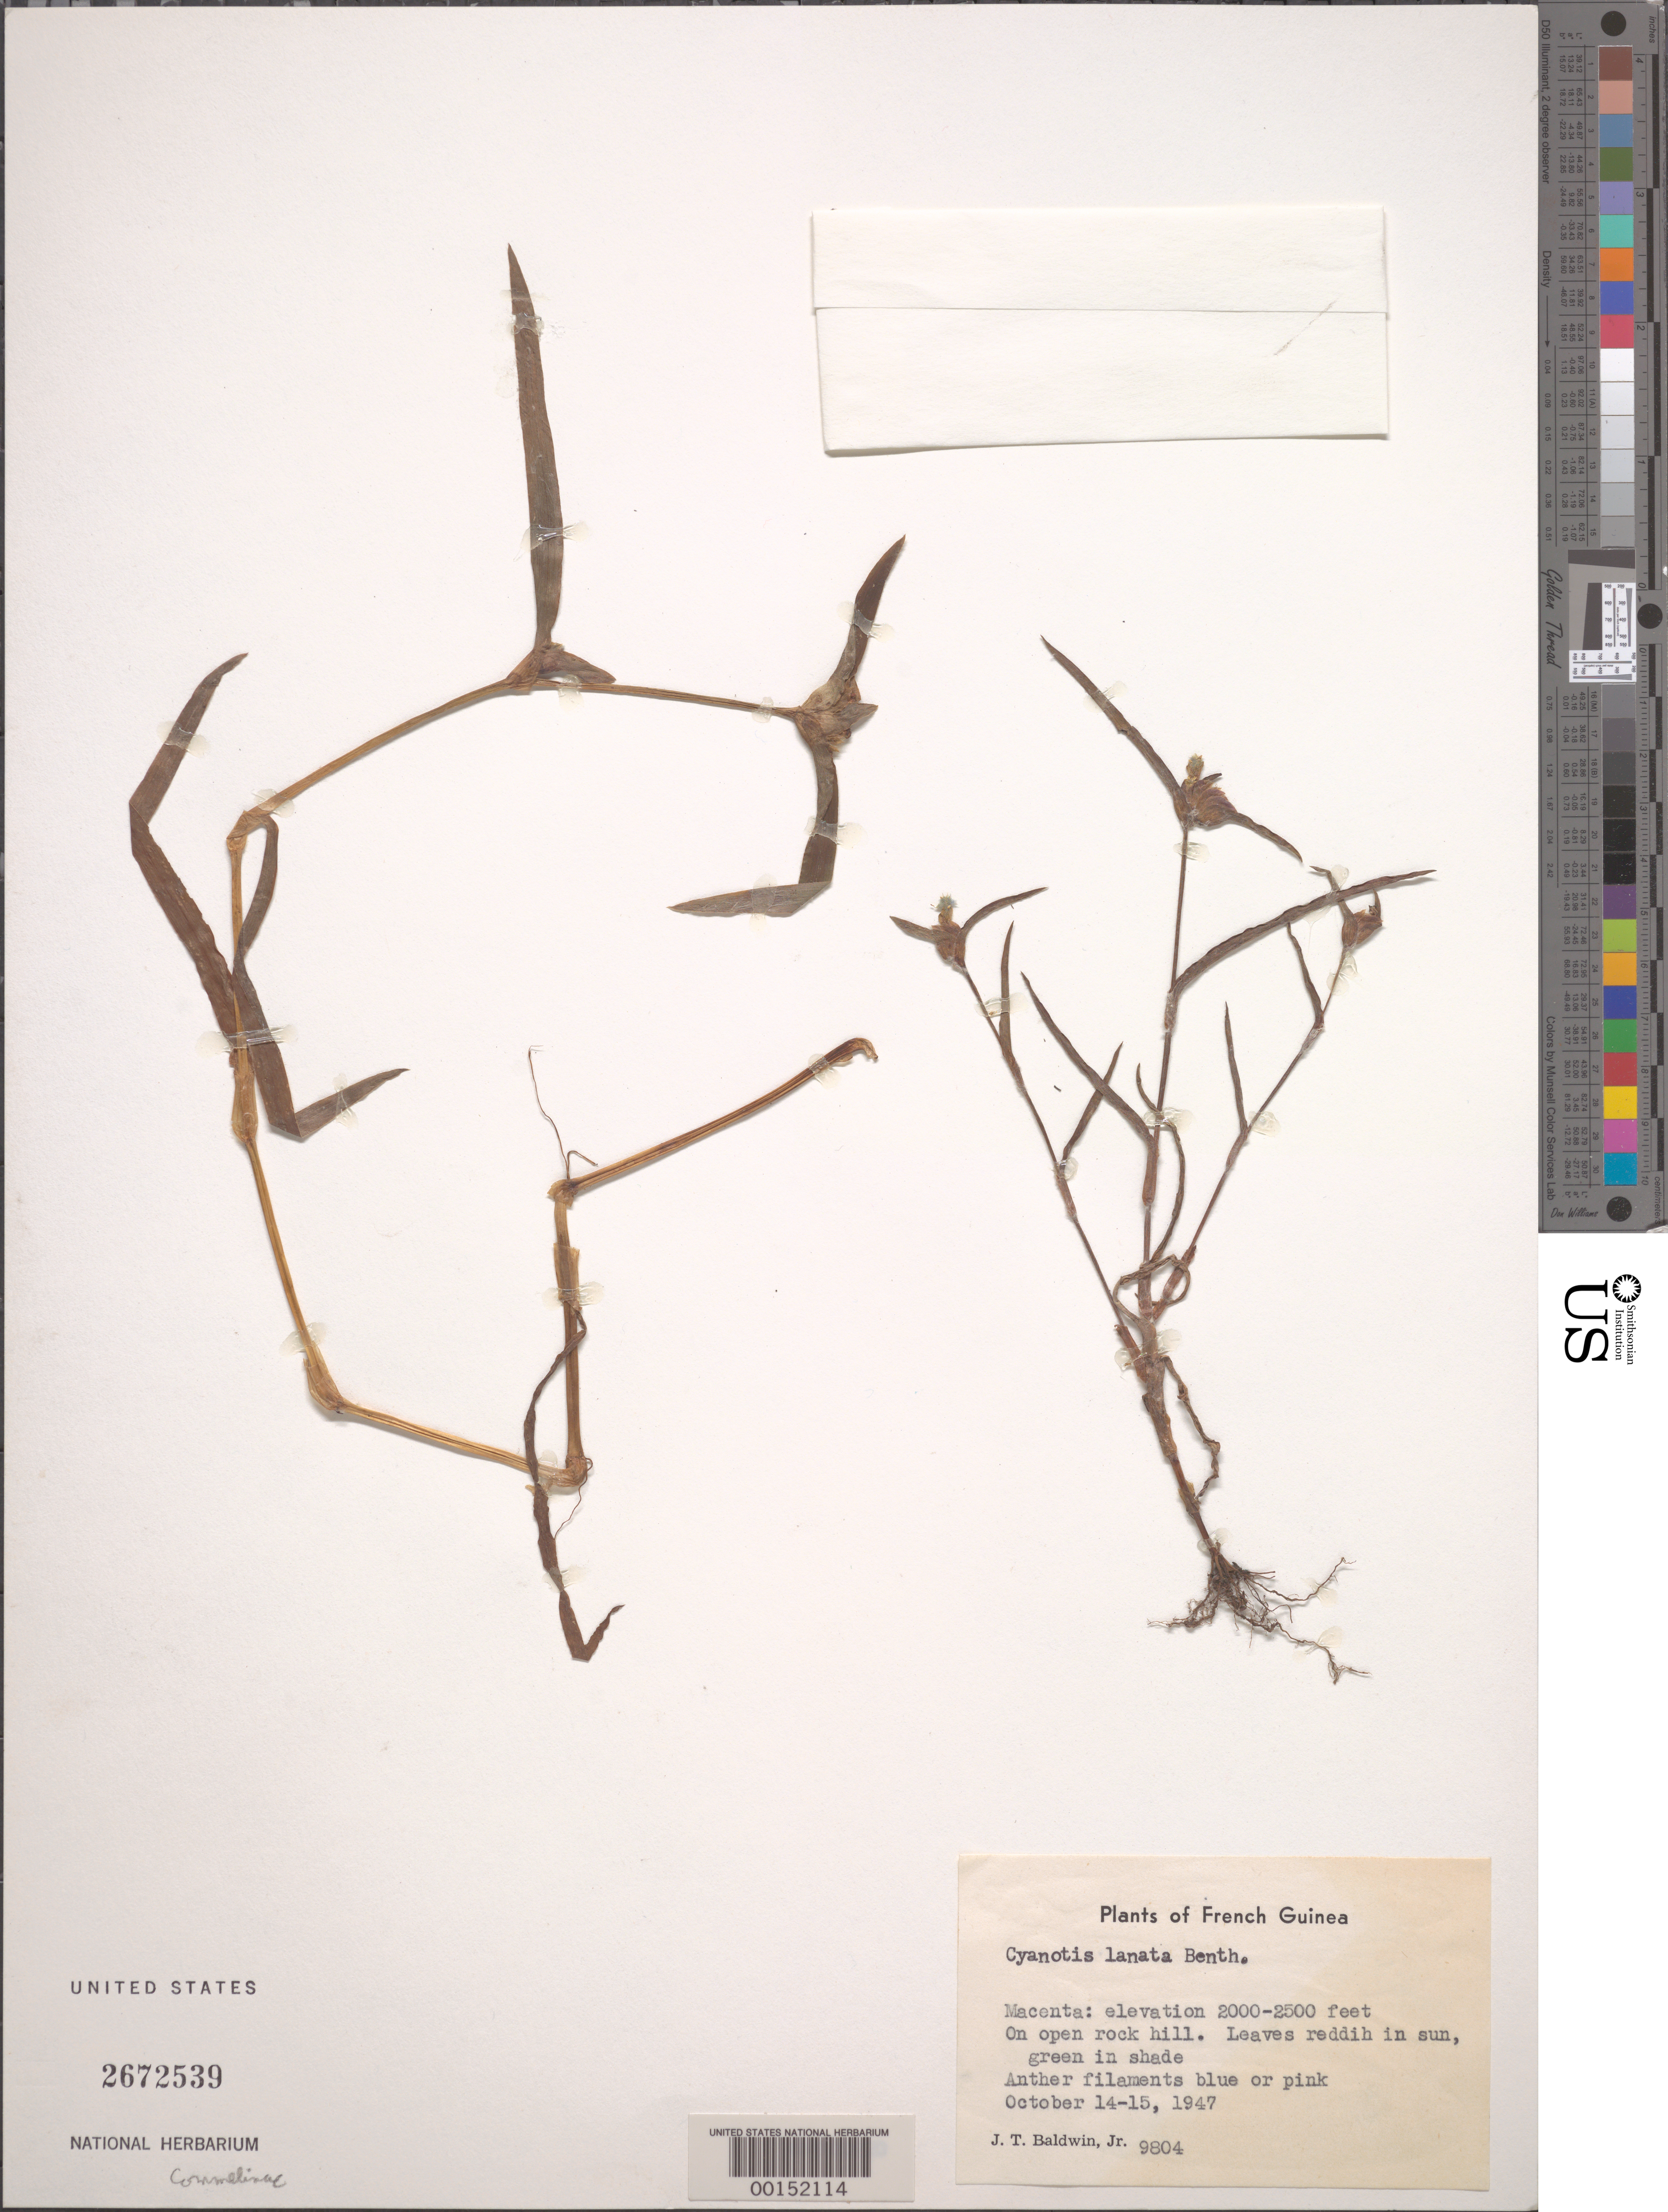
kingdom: Plantae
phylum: Tracheophyta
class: Liliopsida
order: Commelinales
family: Commelinaceae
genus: Cyanotis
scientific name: Cyanotis lanata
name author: Benth.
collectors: J. T. Baldwin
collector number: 9804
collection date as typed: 14 Oct 1947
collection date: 1947-10-14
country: Guinea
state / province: Nzérékoré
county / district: Macenta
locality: Macenta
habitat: Open rock hill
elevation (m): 610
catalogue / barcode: US 2672539